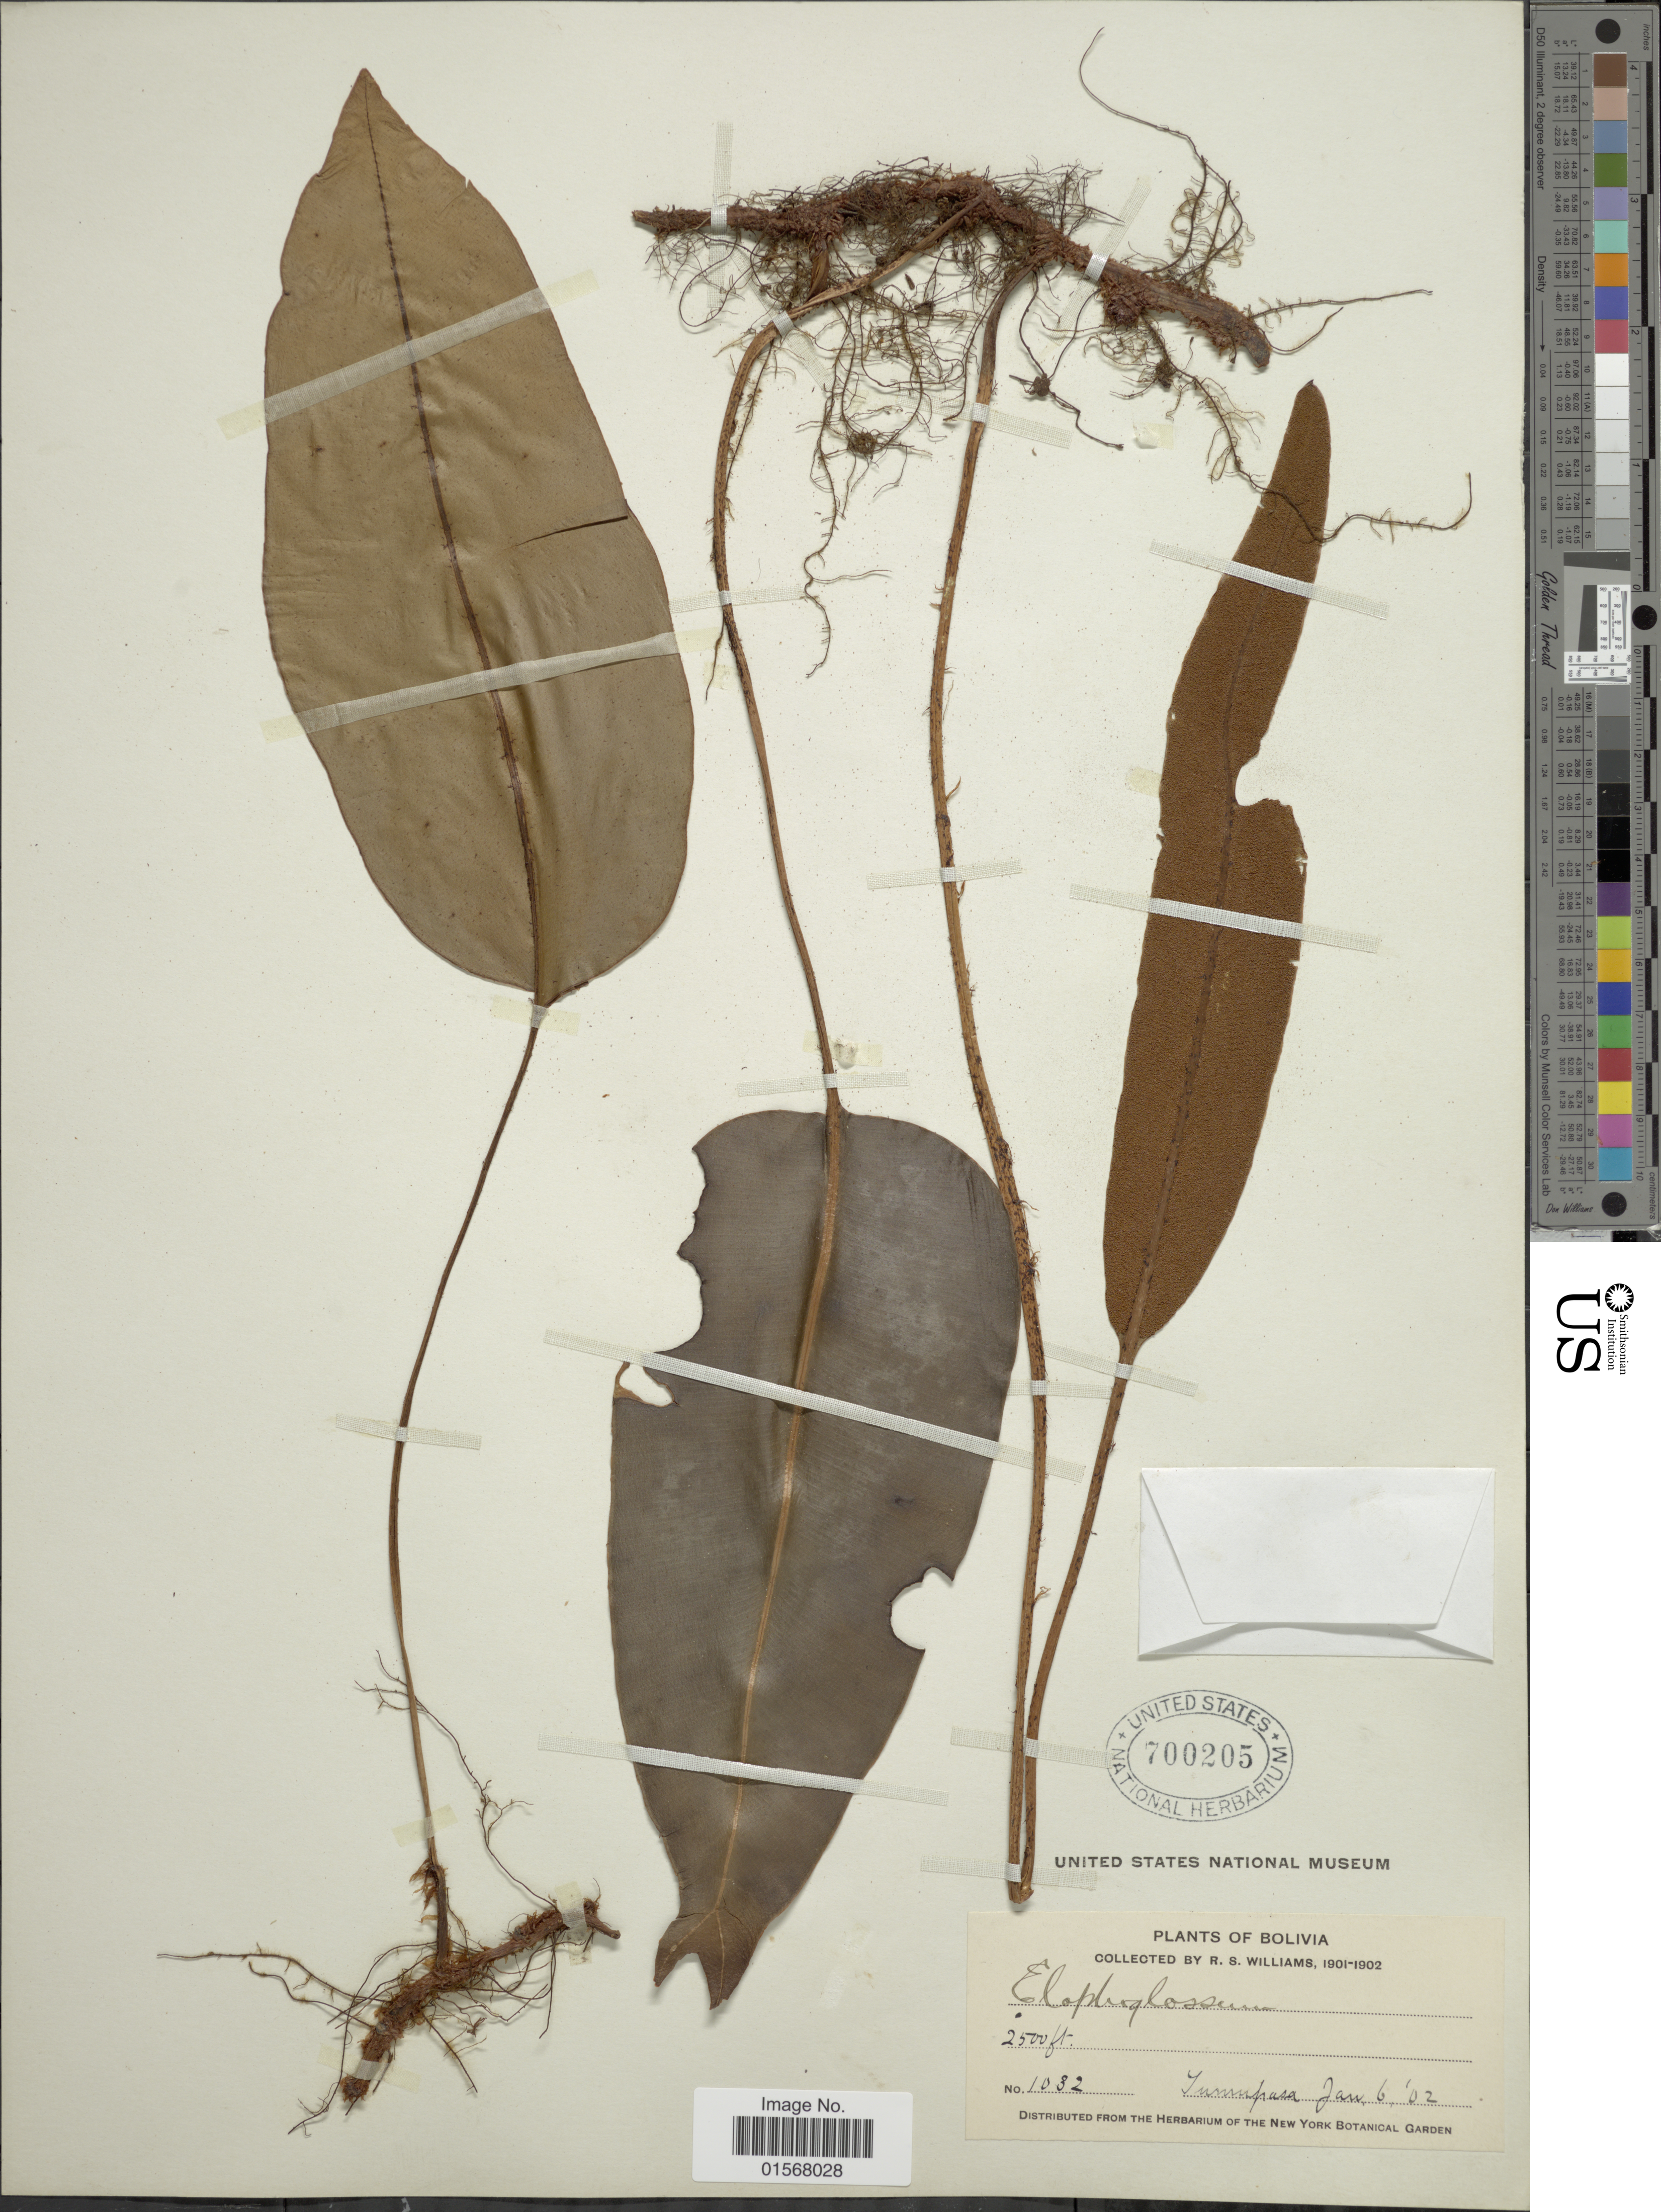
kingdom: Plantae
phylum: Tracheophyta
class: Polypodiopsida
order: Polypodiales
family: Dryopteridaceae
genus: Elaphoglossum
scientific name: Elaphoglossum sp.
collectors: R. S. Williams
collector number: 1082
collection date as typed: Jan, 6, '02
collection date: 1902-01-06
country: Bolivia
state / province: La Paz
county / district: Iturralde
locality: Tumupasa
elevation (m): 762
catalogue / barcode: US 700205